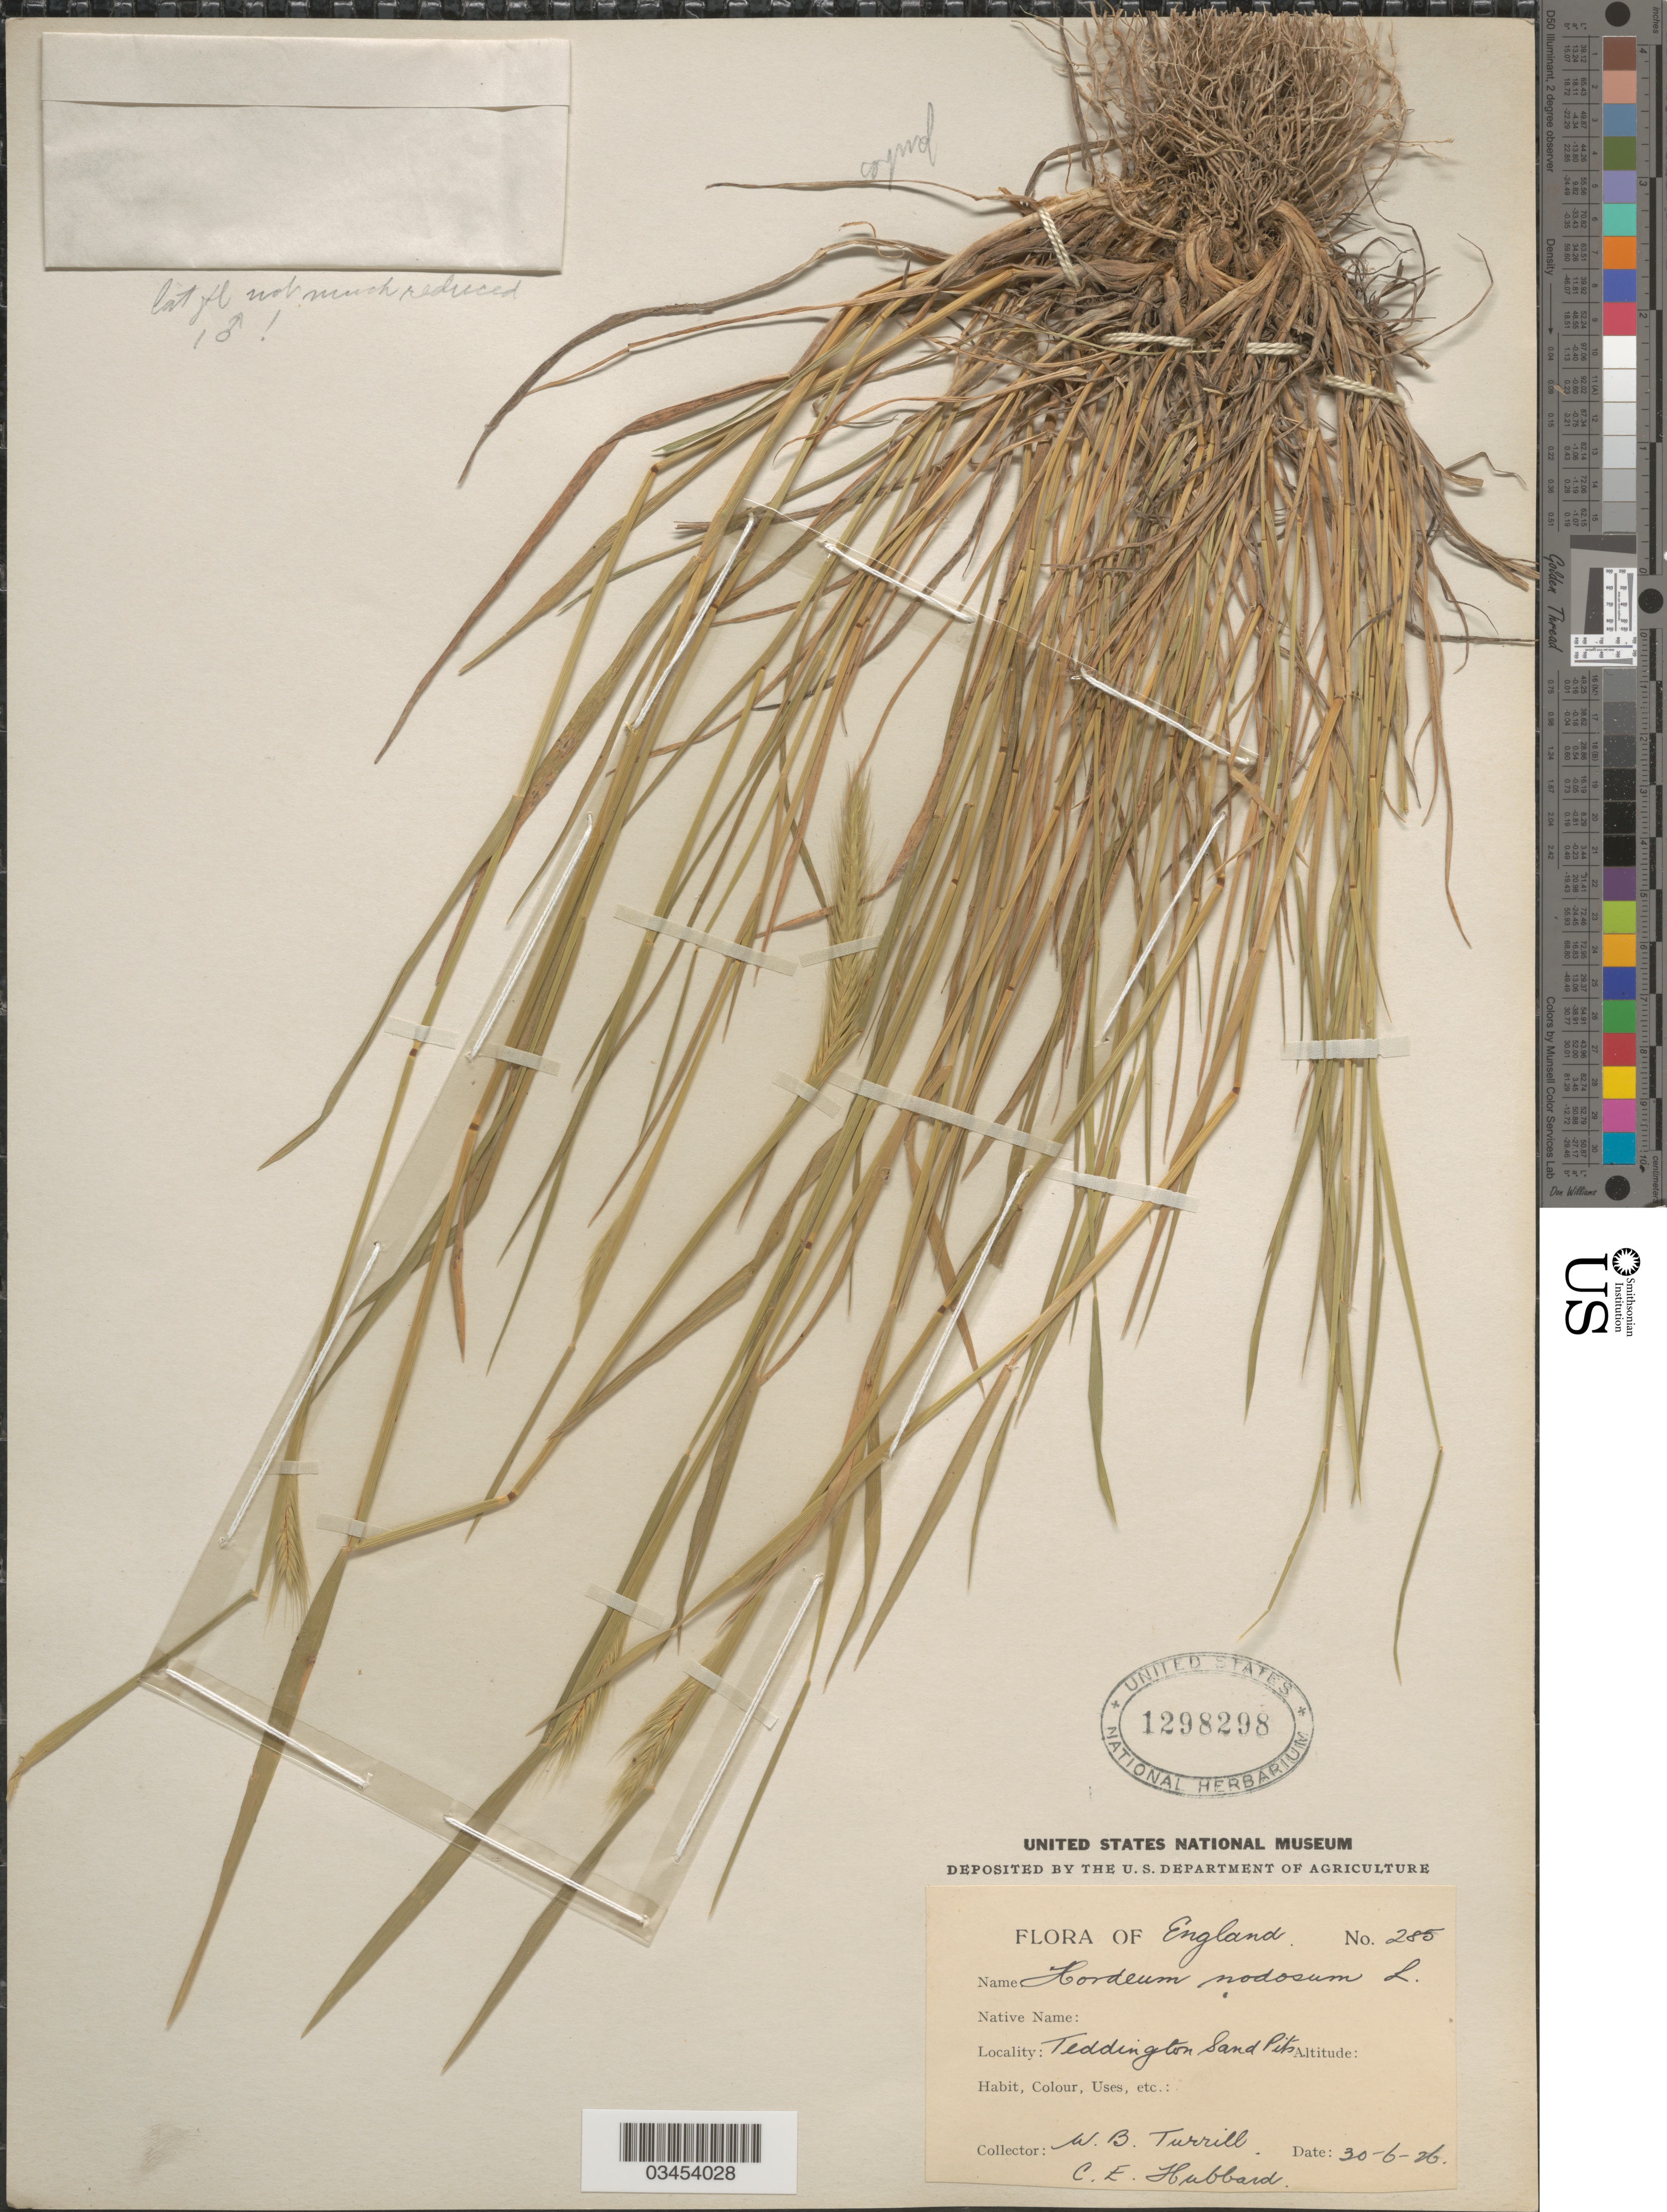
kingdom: Plantae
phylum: Tracheophyta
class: Liliopsida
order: Poales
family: Poaceae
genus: Hordeum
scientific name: Hordeum secalinum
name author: Schreb.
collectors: W. B. Turrill & C. E. Hubbard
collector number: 285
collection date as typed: Transcribed d/m/y: 30/6/26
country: United Kingdom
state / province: England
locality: Teddington Sand Pits.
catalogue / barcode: US 1298298